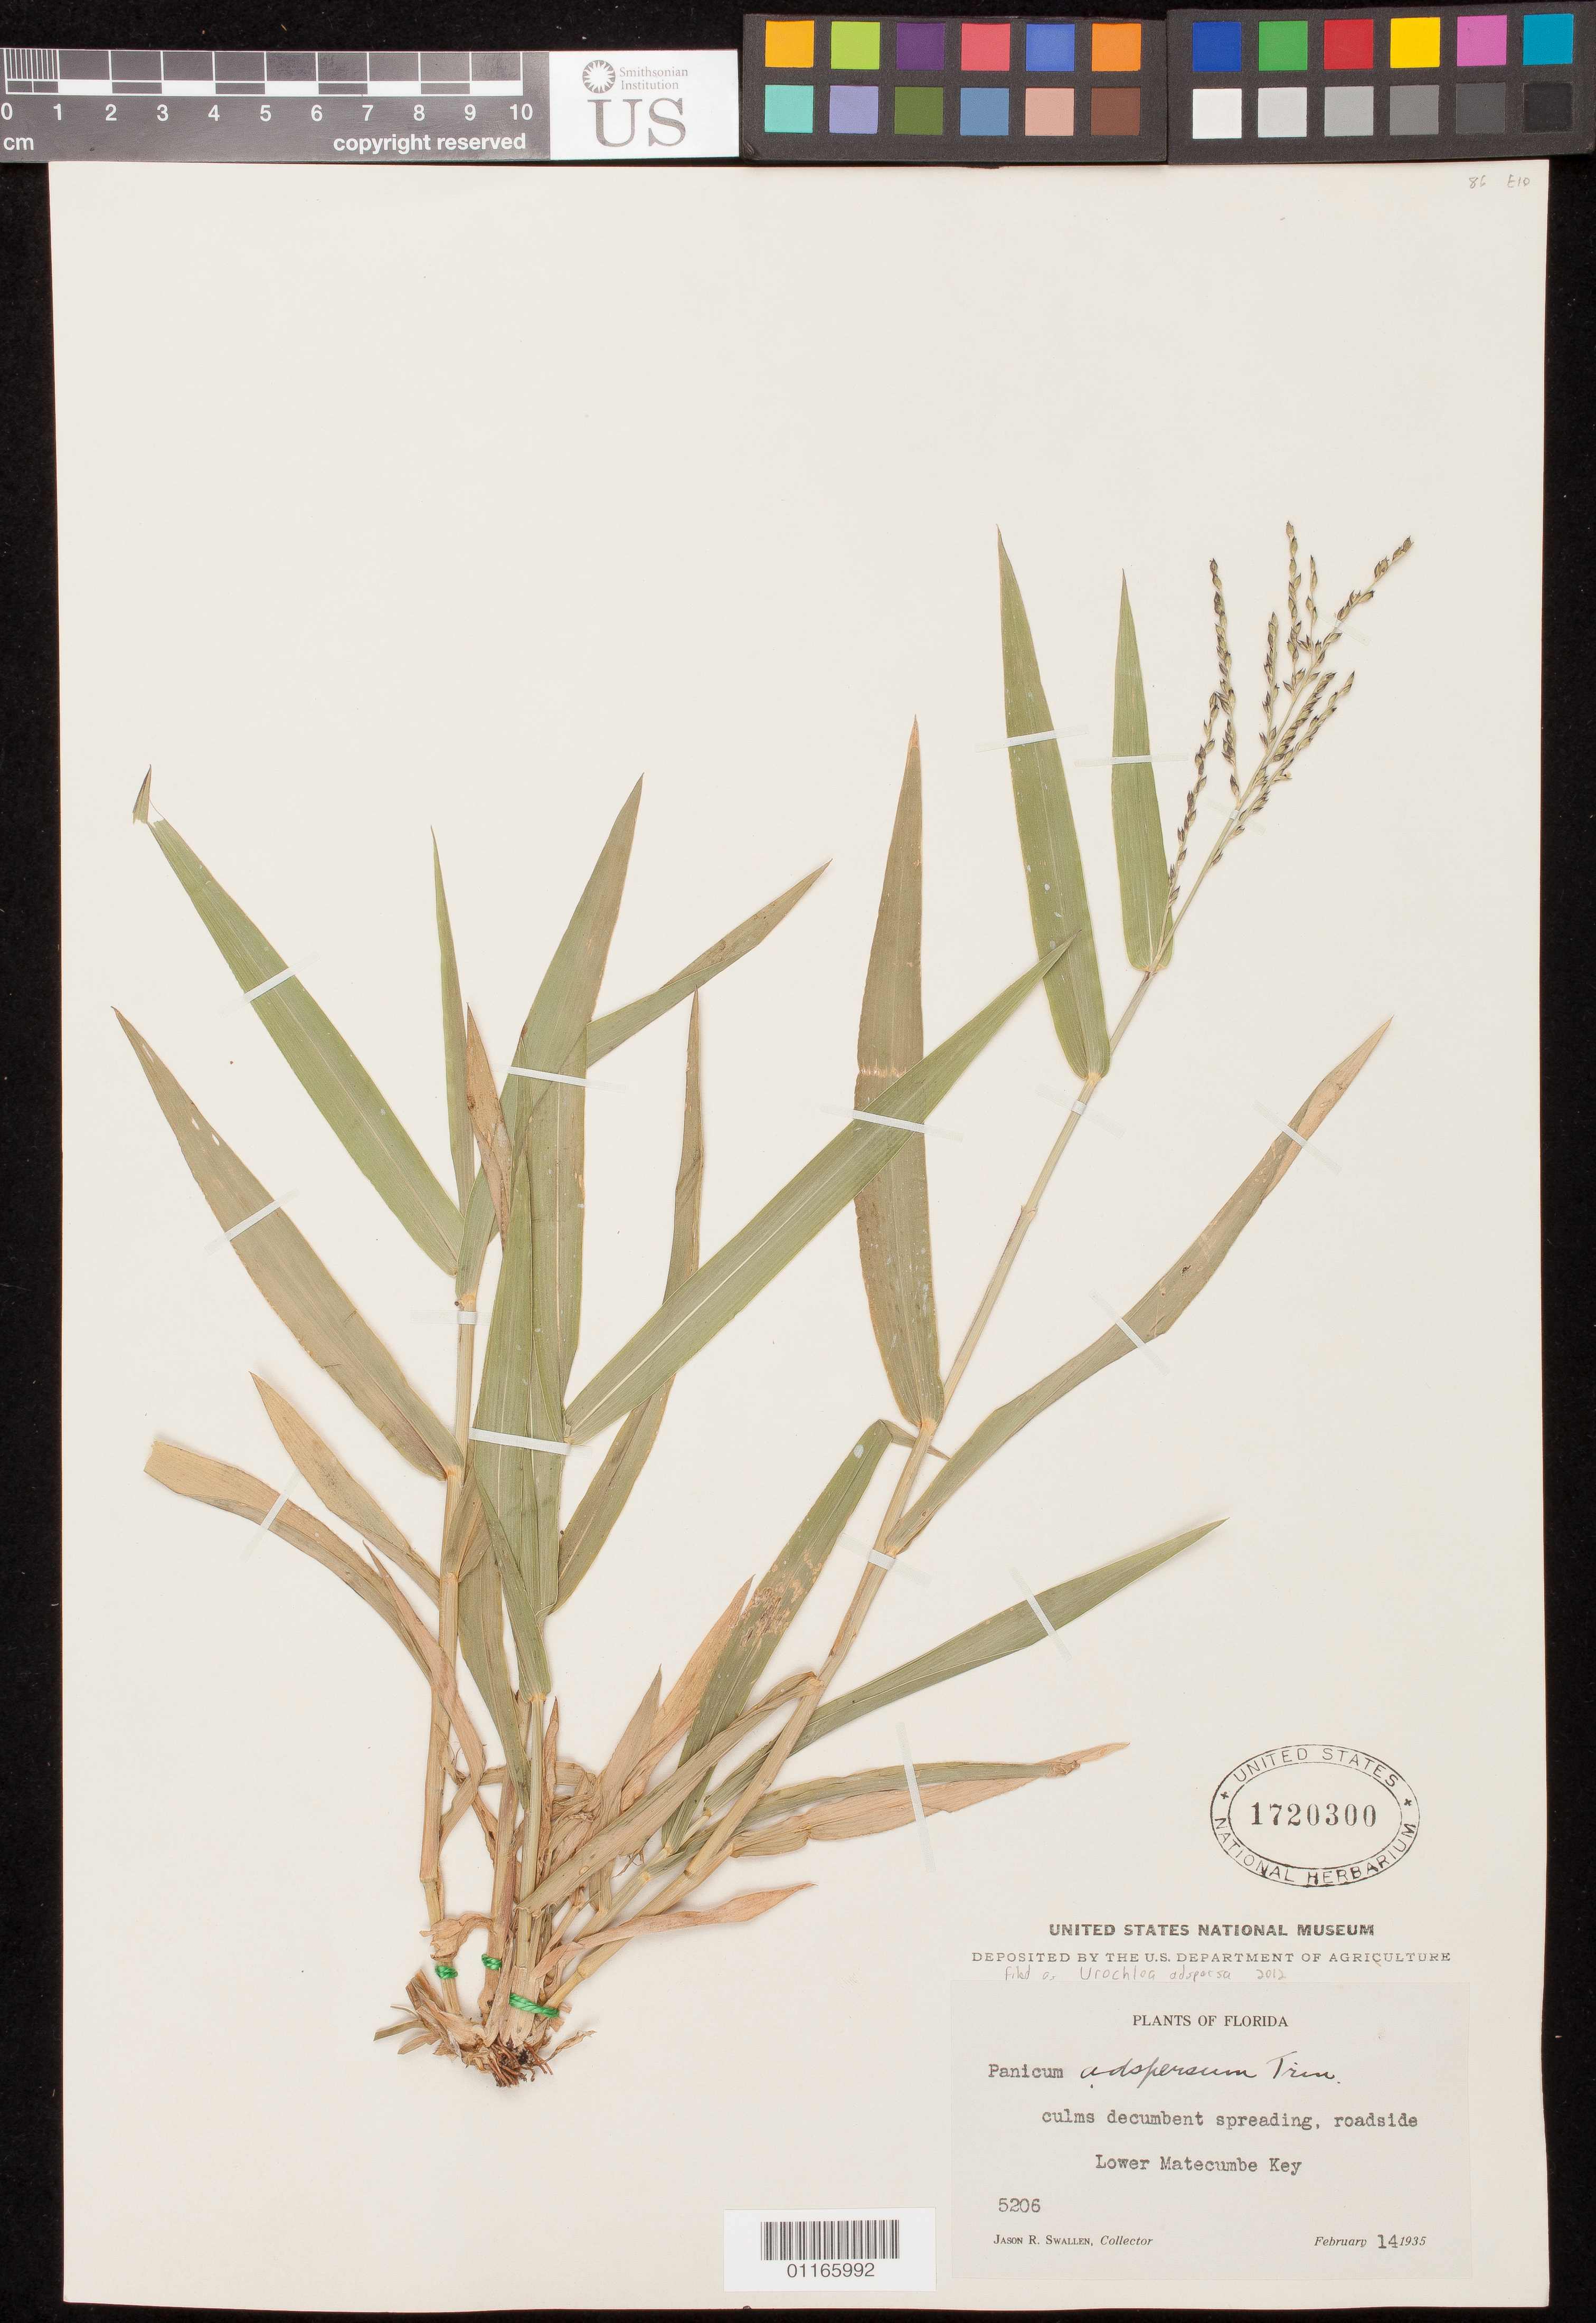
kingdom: Plantae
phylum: Tracheophyta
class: Liliopsida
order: Poales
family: Poaceae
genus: Urochloa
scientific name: Urochloa adspersa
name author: (Trin.) R.D. Webster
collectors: J. R. Swallen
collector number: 5206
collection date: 1935-02-14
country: United States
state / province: Florida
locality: Lower Matecumbe Key.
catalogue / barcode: US 1720300